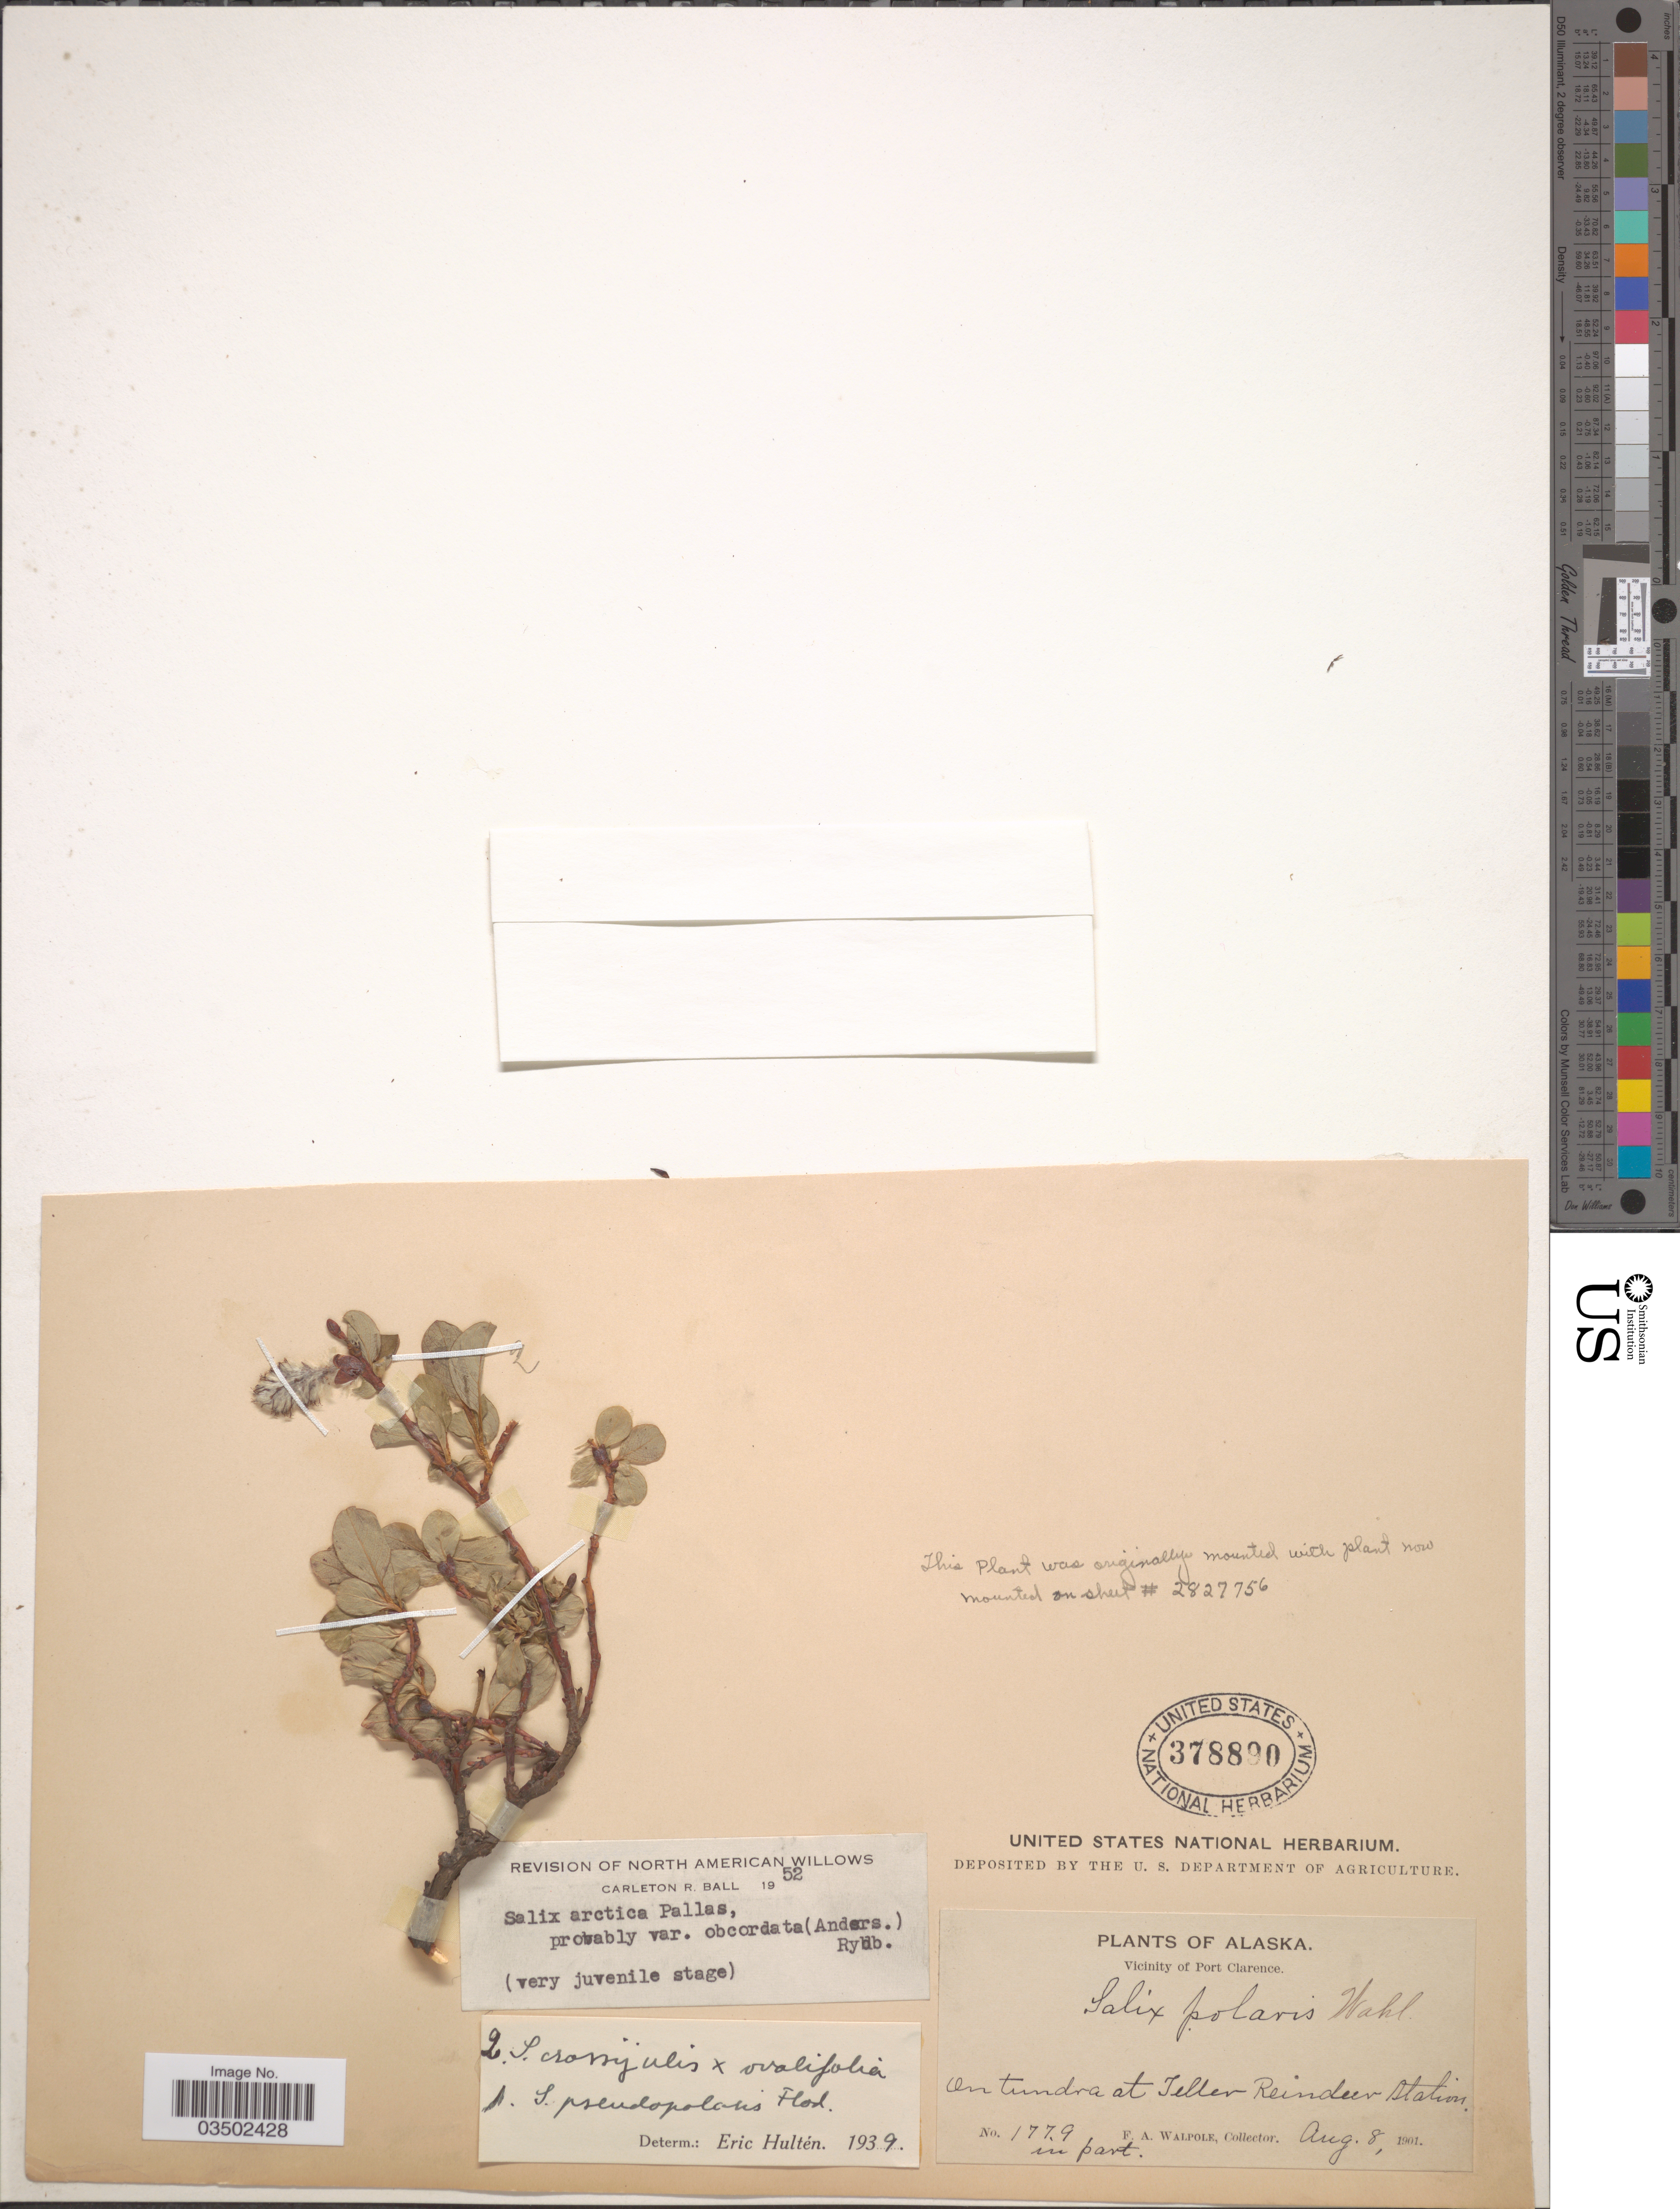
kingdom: Plantae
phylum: Tracheophyta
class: Magnoliopsida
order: Malpighiales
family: Salicaceae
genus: Salix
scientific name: Salix polaris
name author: Wahlenb.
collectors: F. Walpole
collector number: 1779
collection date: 1901-08-08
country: United States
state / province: Alaska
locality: Vicinity of Port Clarence. On tundra at Teller Reindeer Station.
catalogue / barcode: US 378890